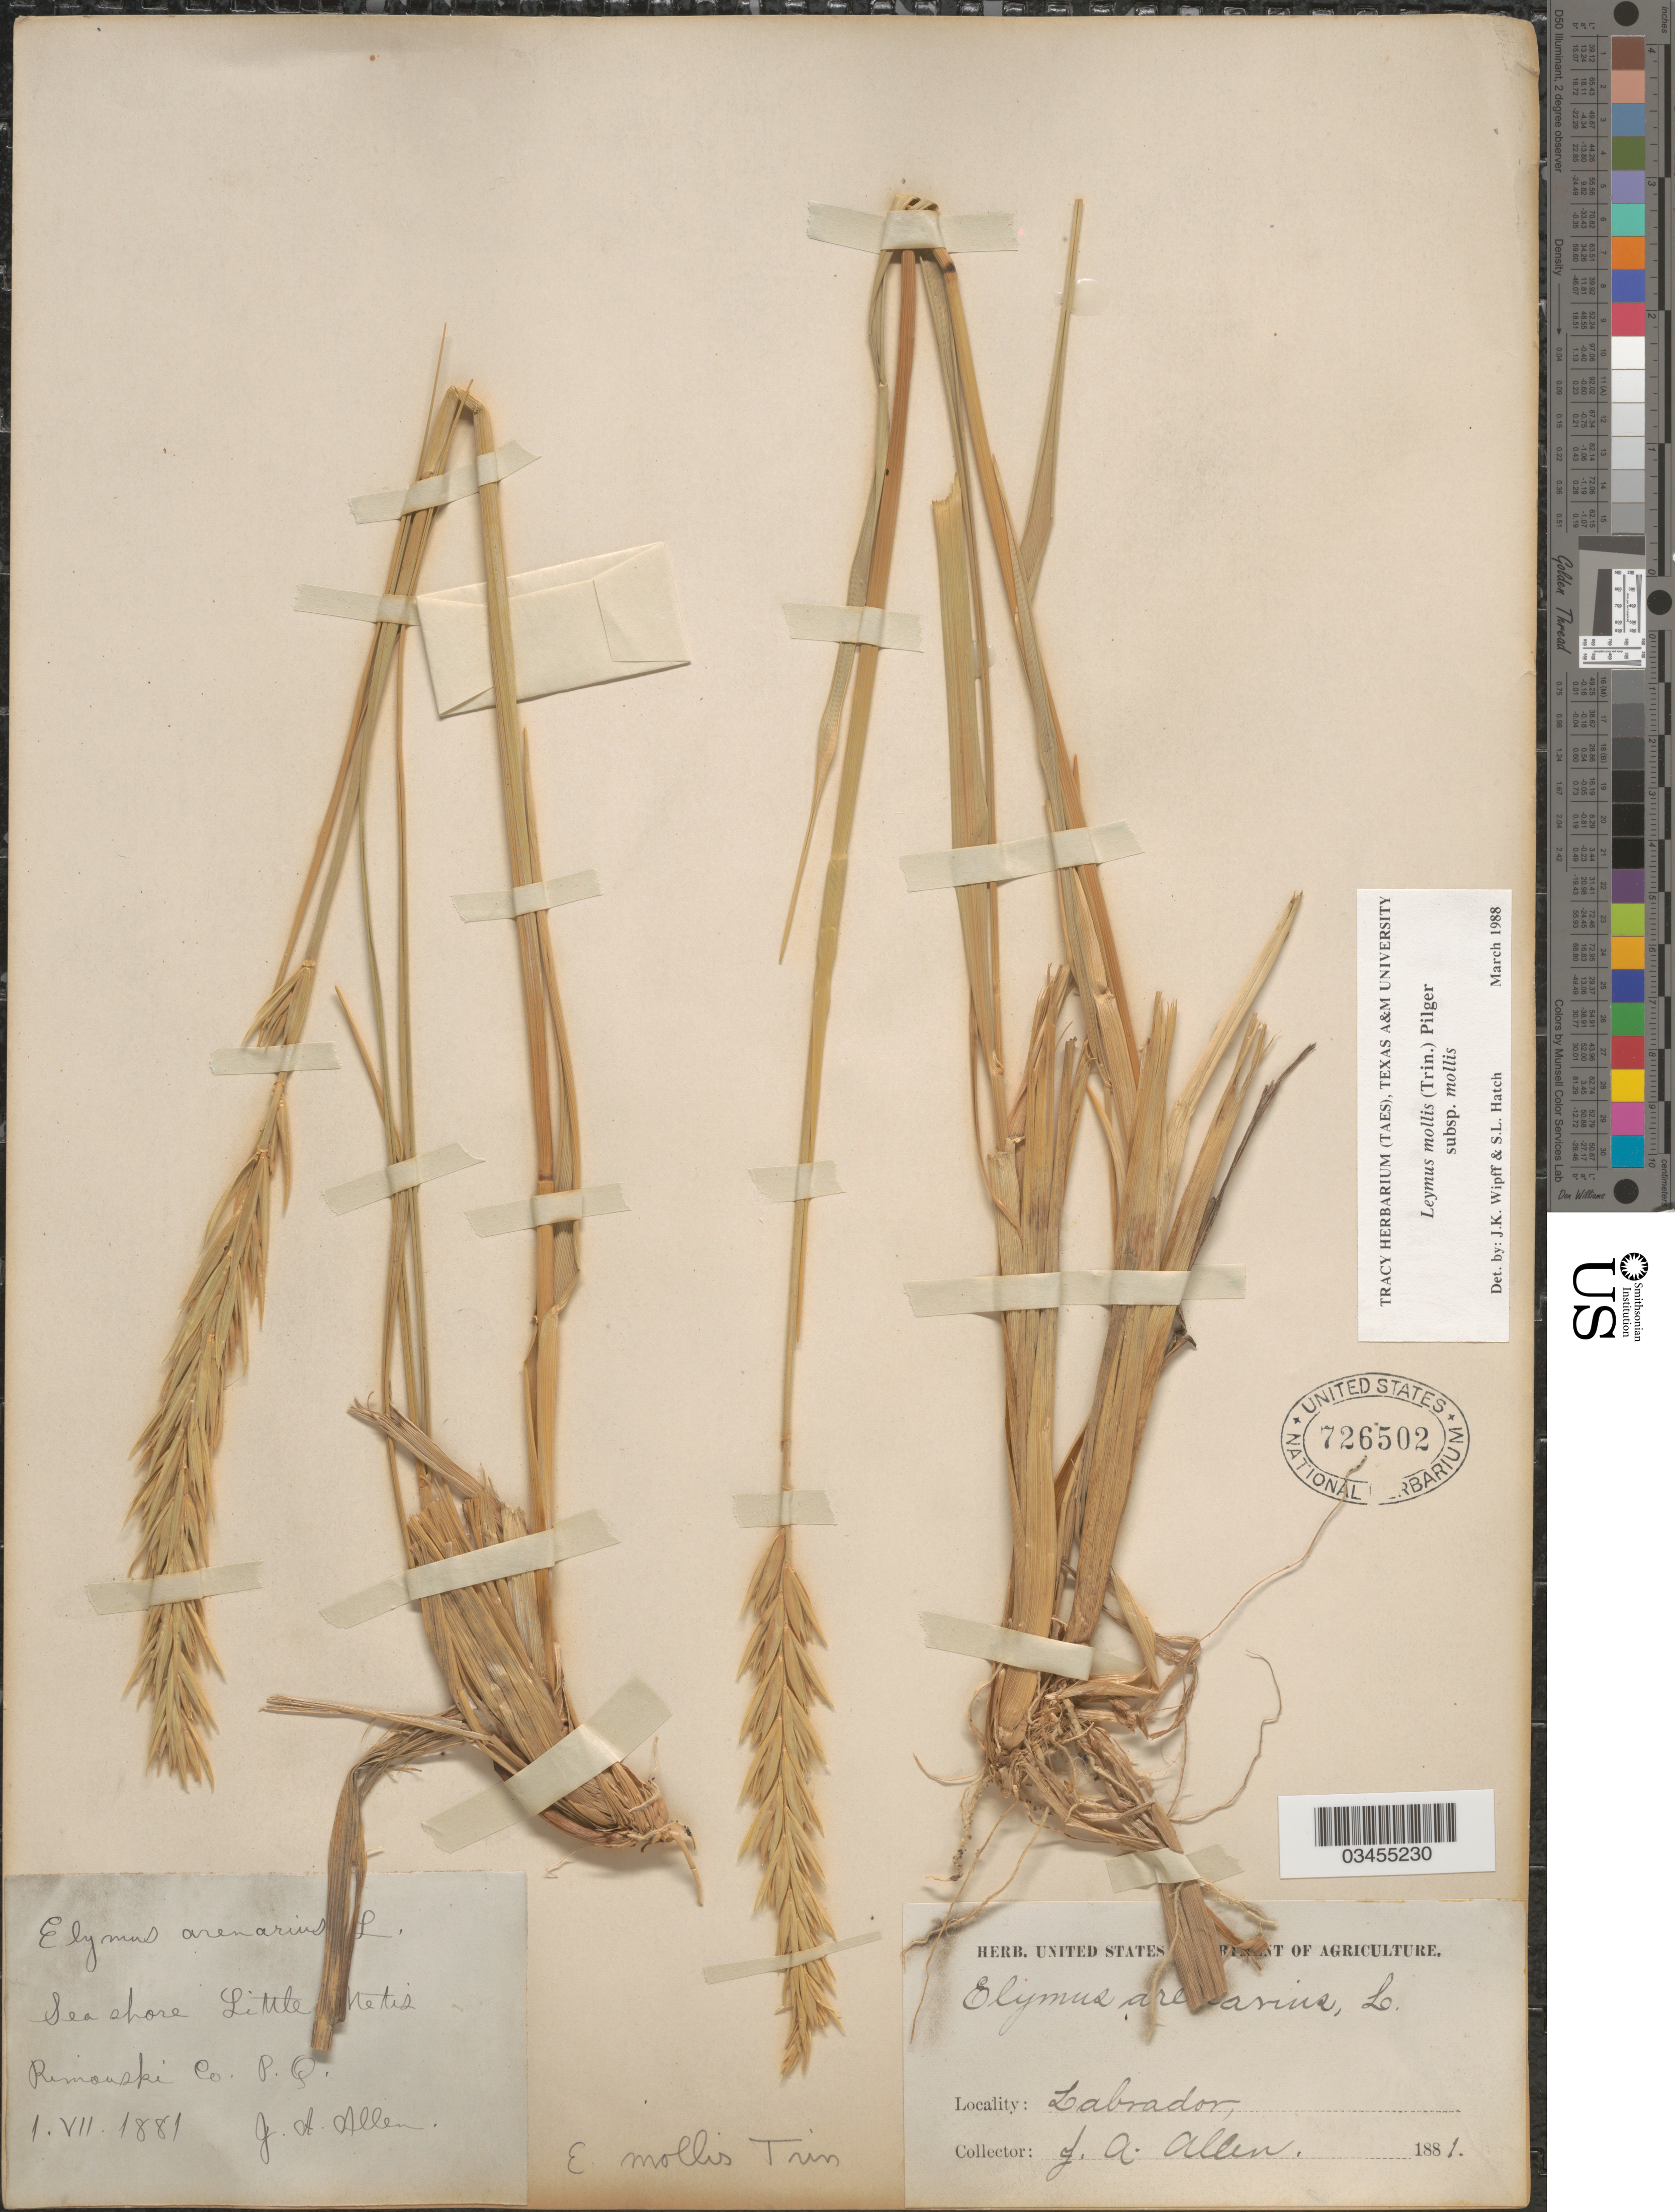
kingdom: Plantae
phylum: Tracheophyta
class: Liliopsida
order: Poales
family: Poaceae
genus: Leymus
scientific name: Leymus mollis subsp. mollis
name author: (Trin.) Pilg.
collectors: J. Allen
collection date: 1881-07-01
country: Canada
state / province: Newfoundland and Labrador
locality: Seashore. Little Metis. Rimouski Co. P.Q. Labrador.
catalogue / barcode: US 726502